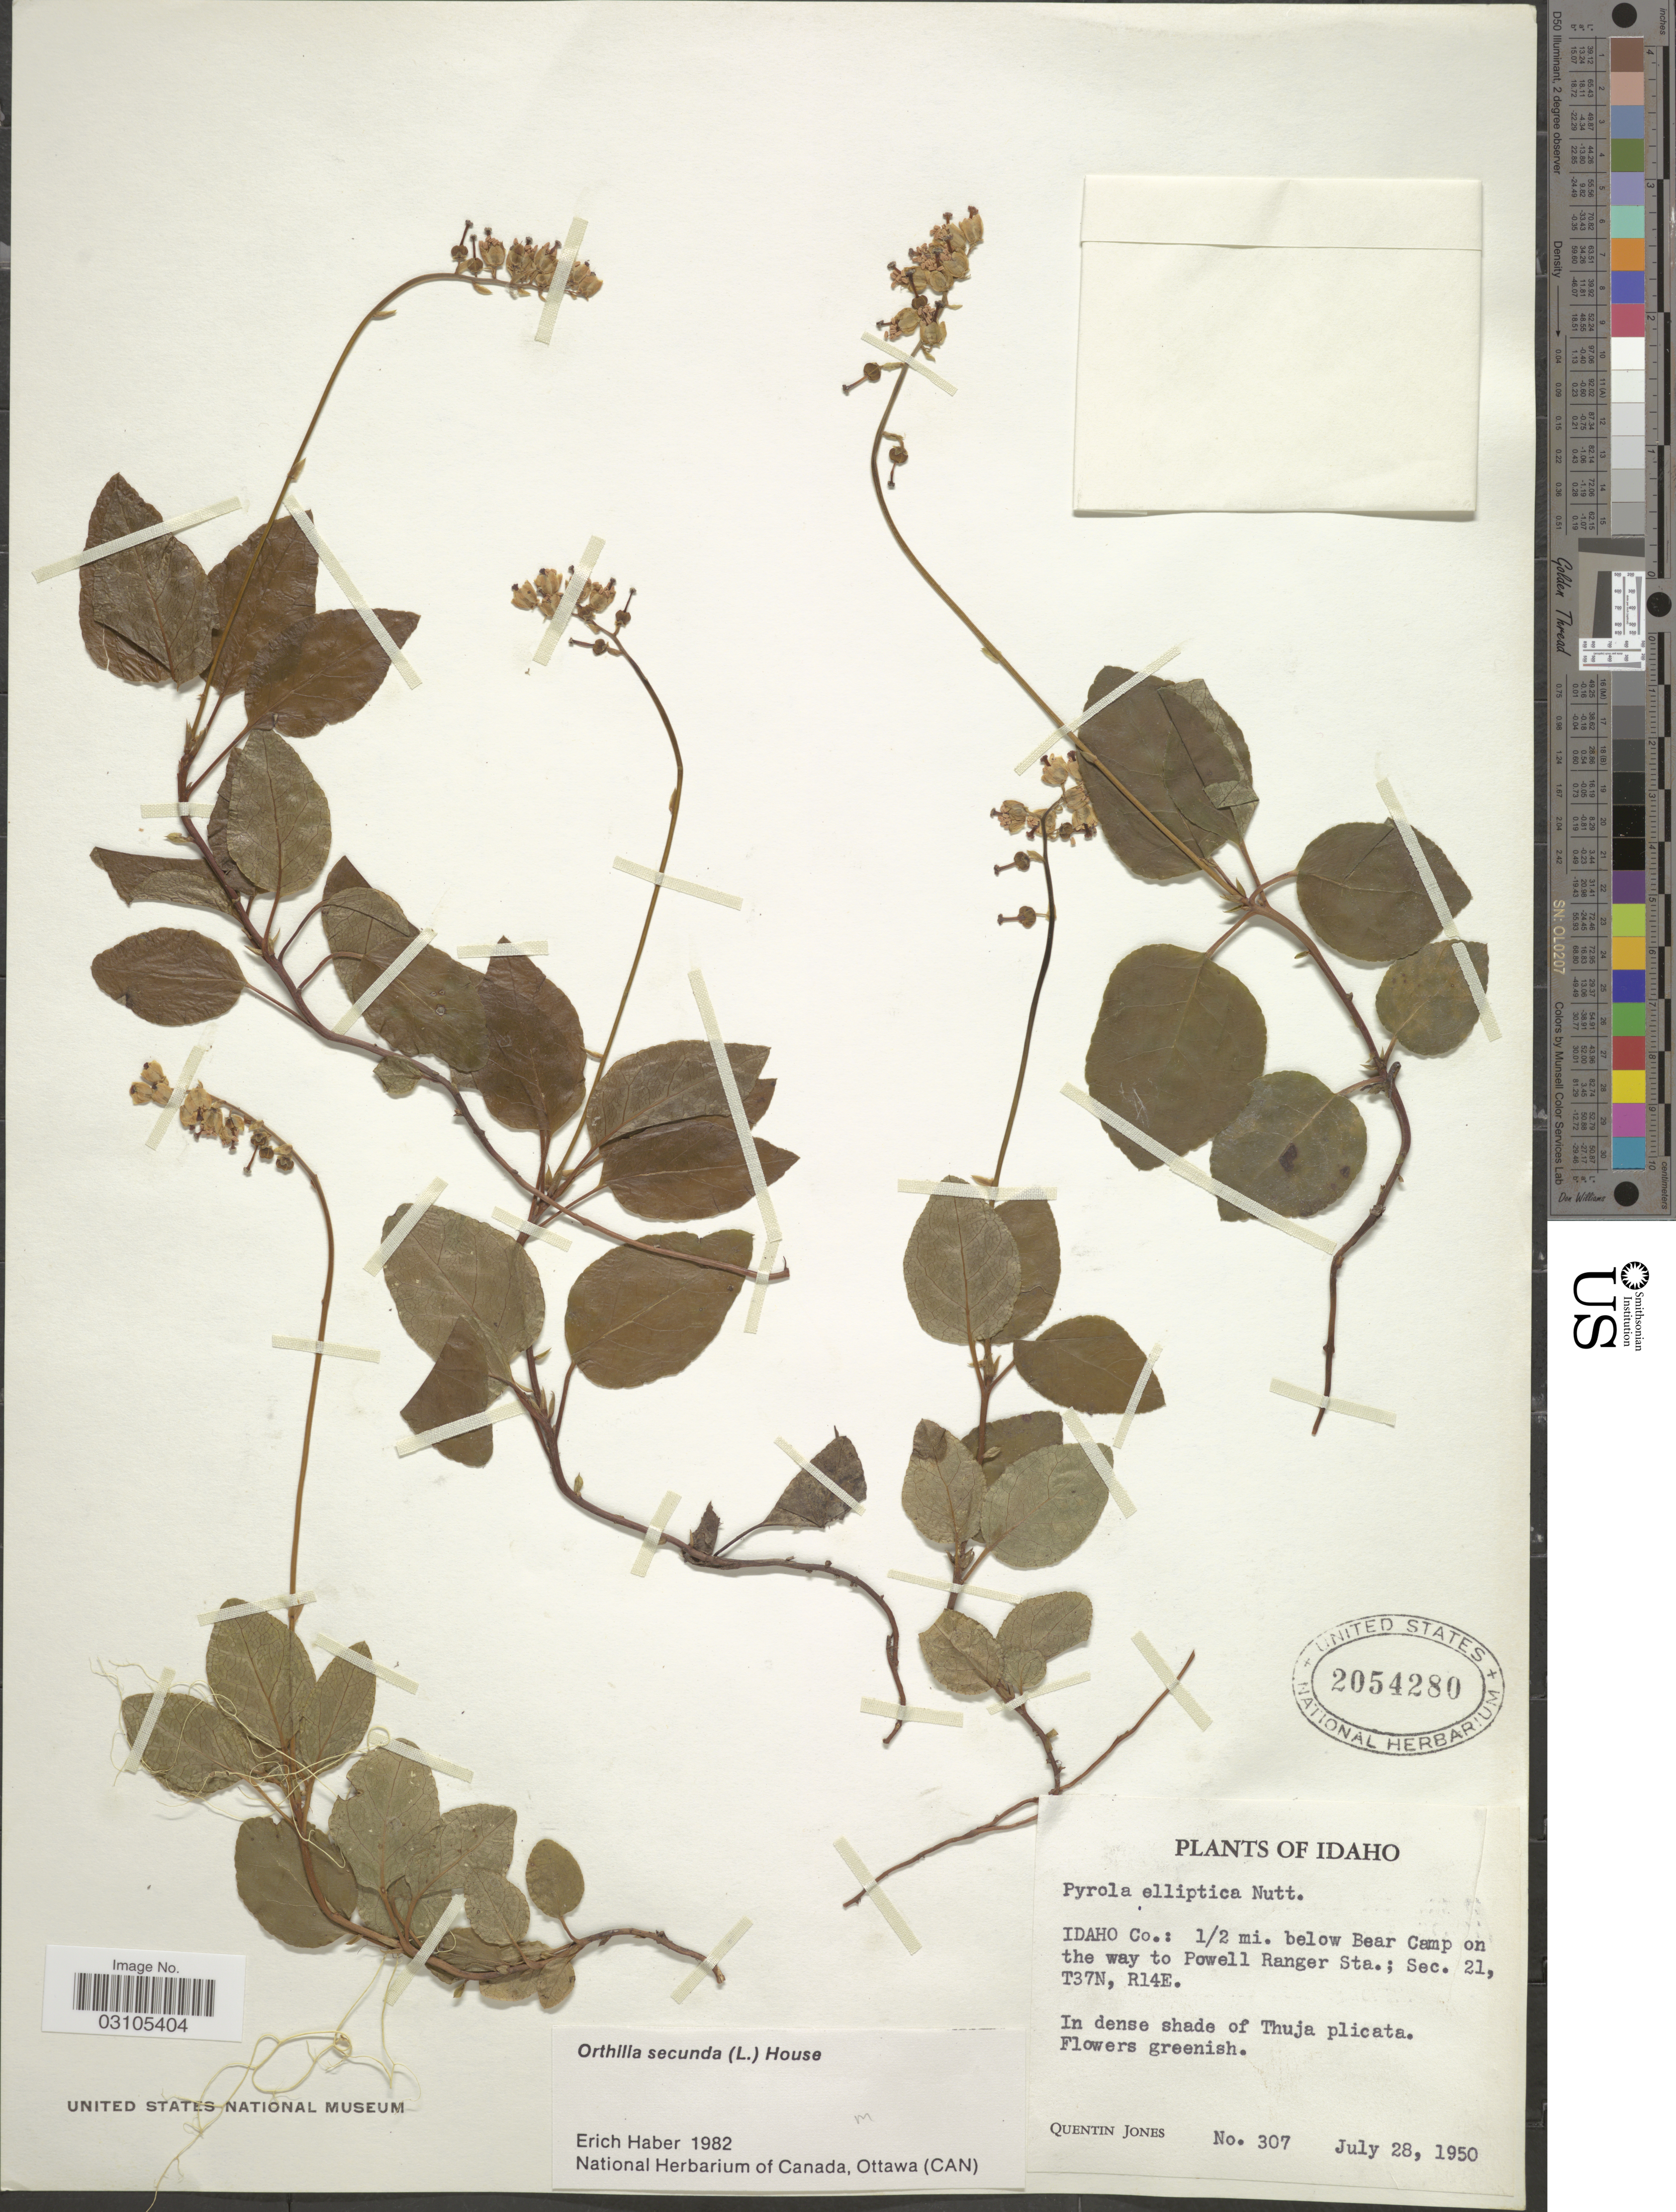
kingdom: Plantae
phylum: Tracheophyta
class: Magnoliopsida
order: Ericales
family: Ericaceae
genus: Orthilia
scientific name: Orthilia secunda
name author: (L.) House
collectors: Q. Jones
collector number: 307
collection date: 1950-07-28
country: United States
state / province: Idaho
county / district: Idaho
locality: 1/2 mi. below Bear Camp on the way to Powell Ranger Sta.; Sec. 21, T37N, R14E.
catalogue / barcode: US 2054280